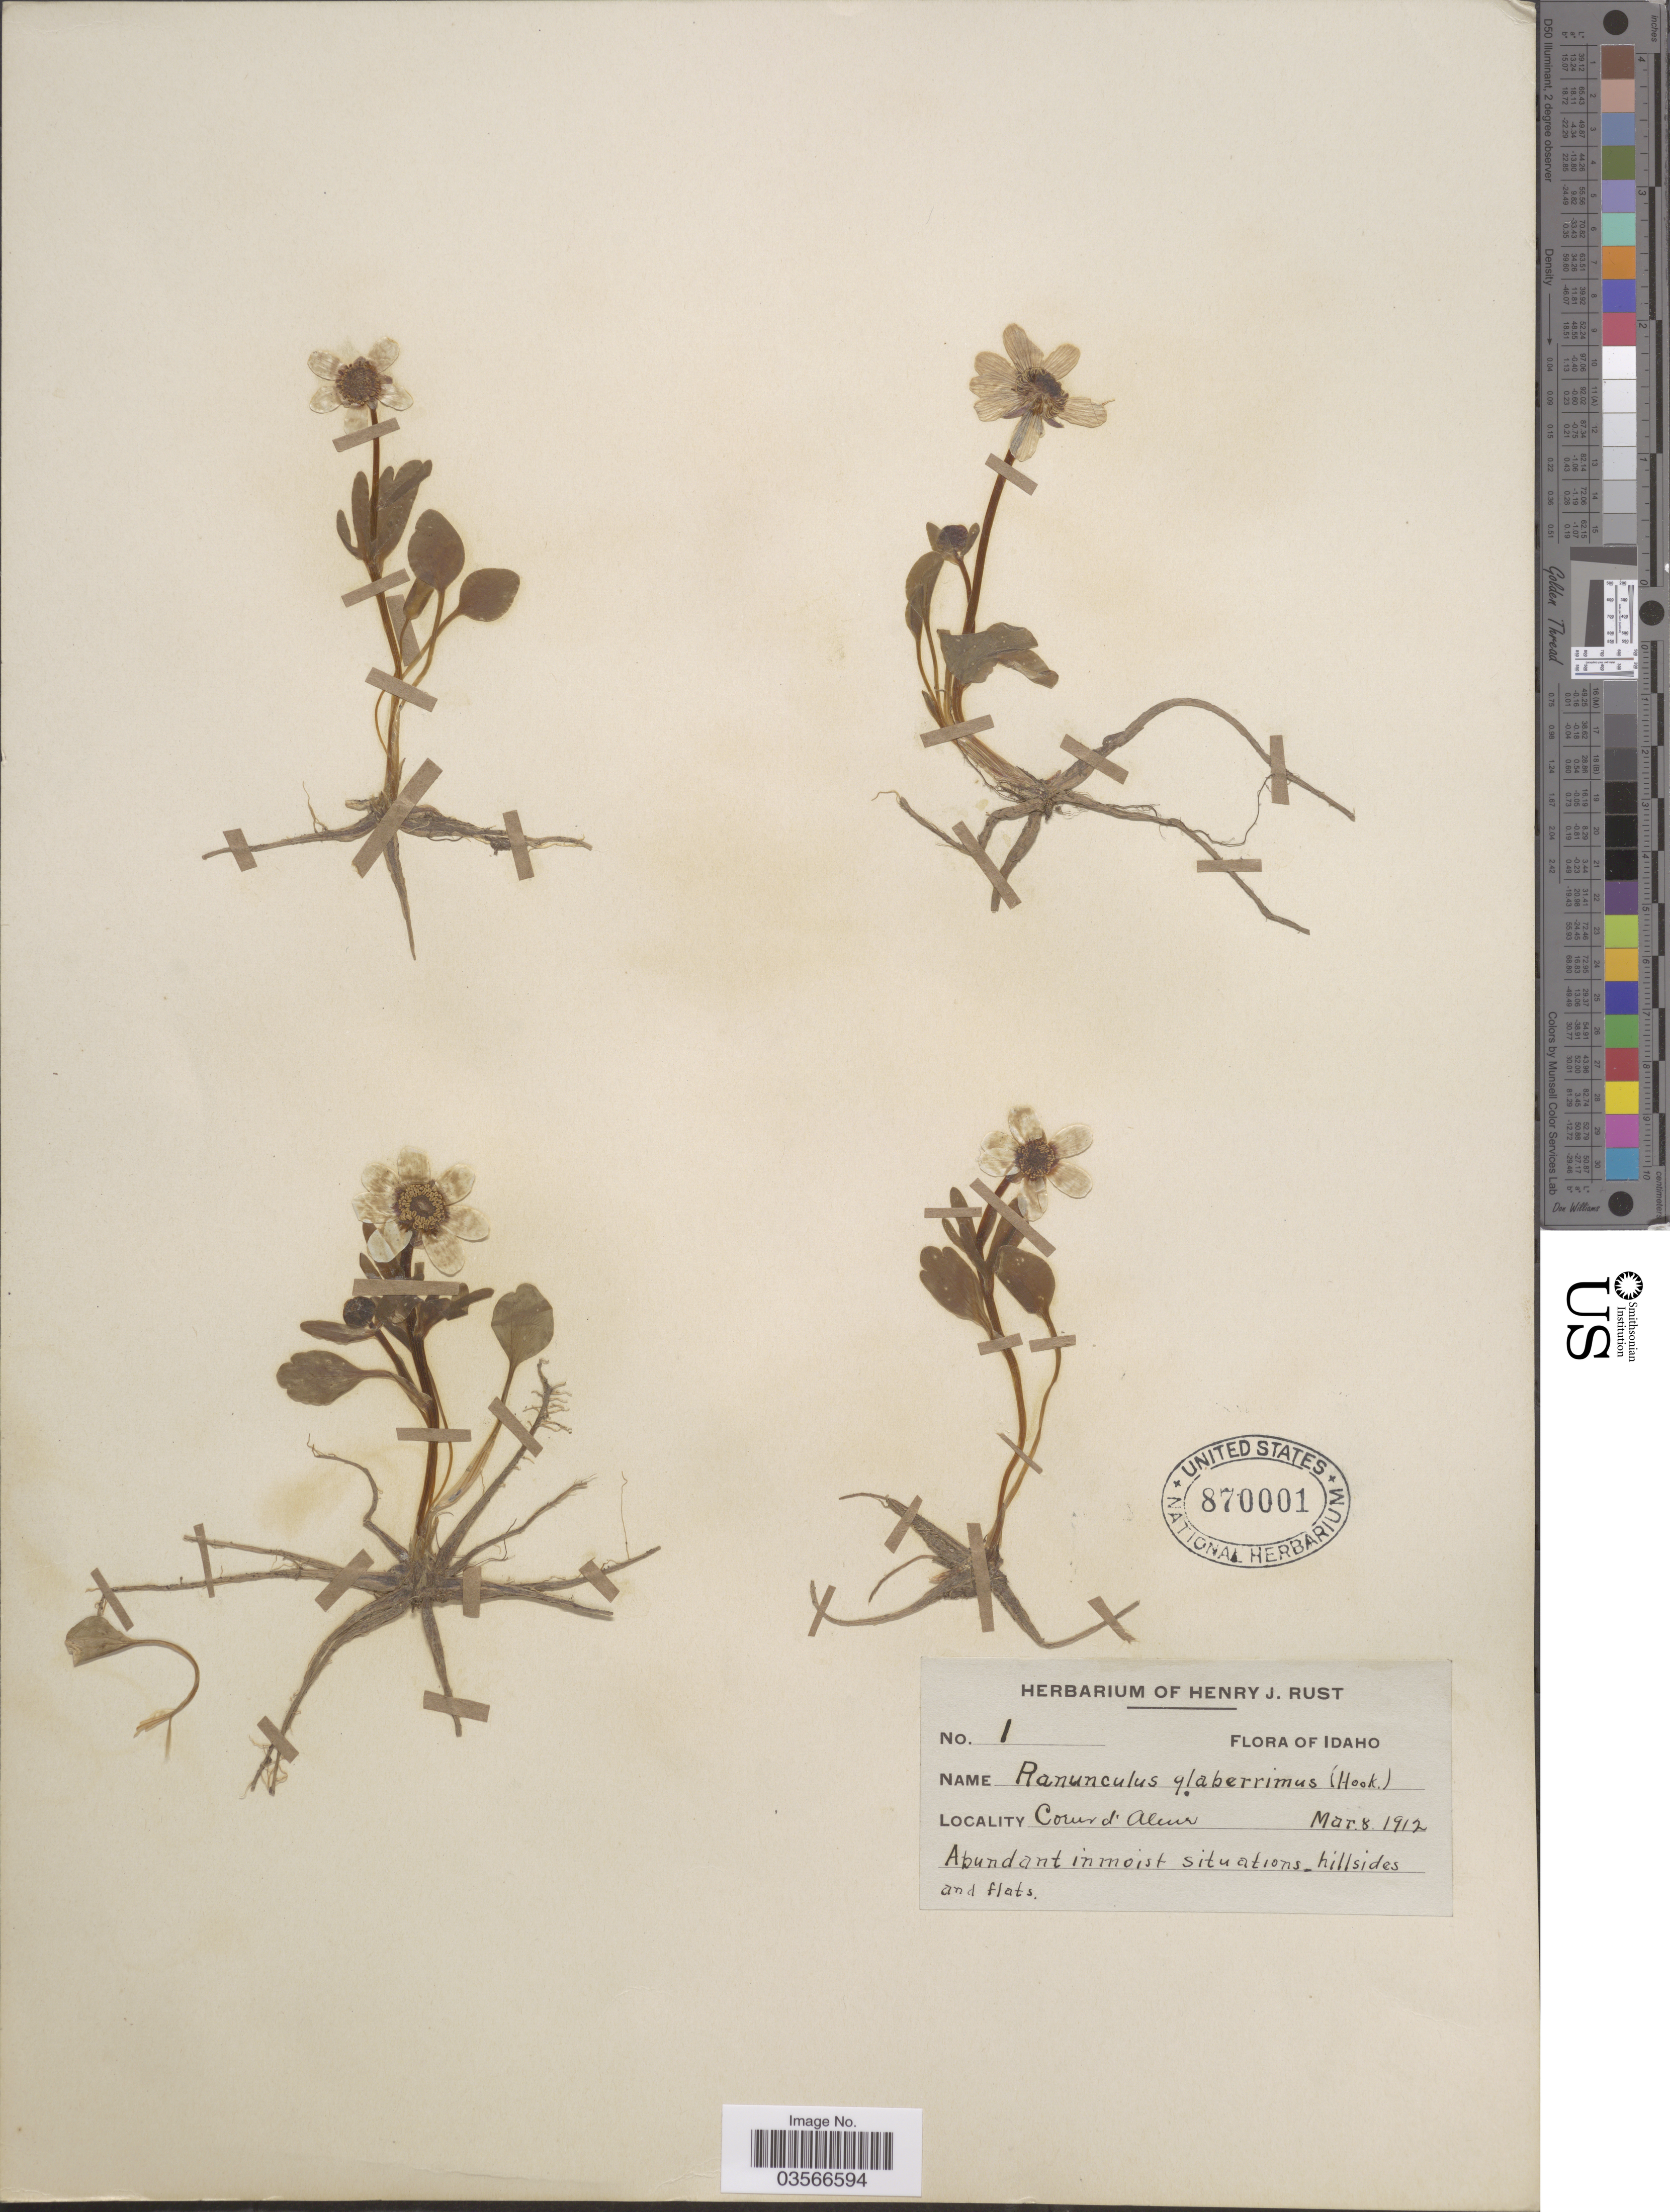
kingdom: Plantae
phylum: Tracheophyta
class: Magnoliopsida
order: Ranunculales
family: Ranunculaceae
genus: Ranunculus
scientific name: Ranunculus glaberrimus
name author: Hook.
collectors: ex herb. Henry J. Rust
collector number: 1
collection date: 1912-03-08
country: United States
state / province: Idaho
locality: Coeur d'Alene.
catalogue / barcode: US 870001